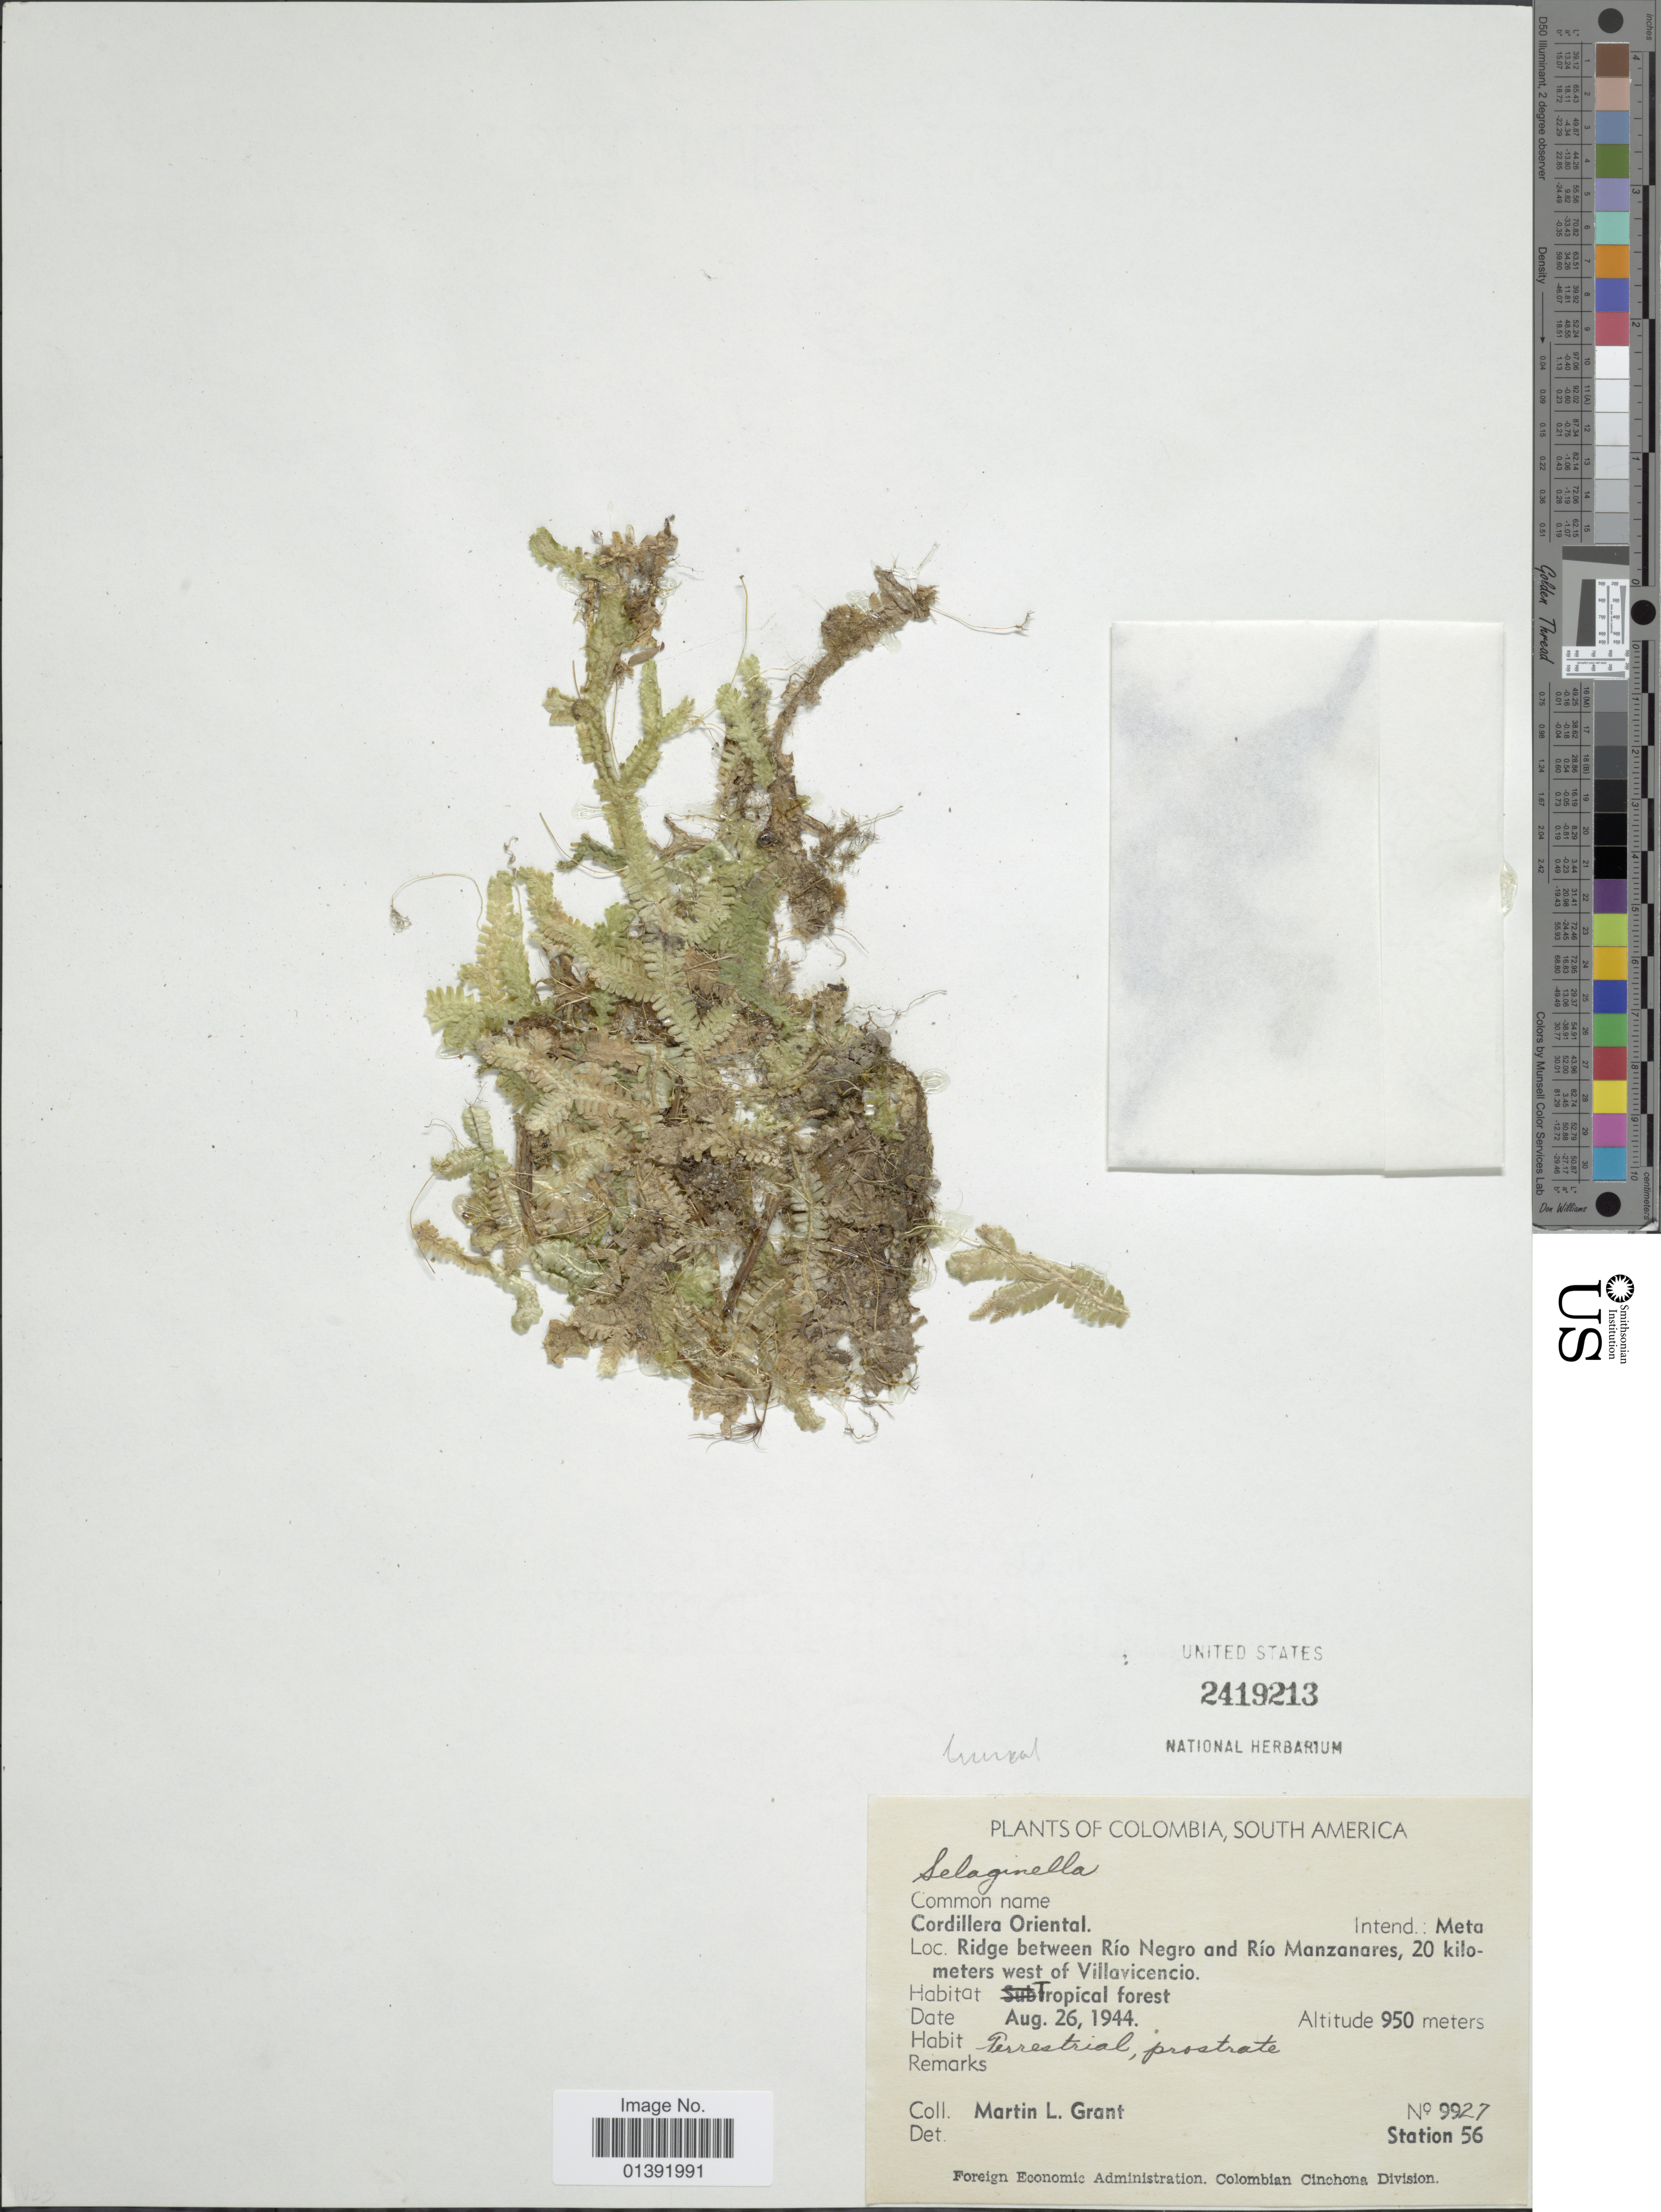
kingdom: Plantae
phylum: Tracheophyta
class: Lycopodiopsida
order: Selaginellales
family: Selaginellaceae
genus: Selaginella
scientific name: Selaginella truncata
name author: H. Karst. ex A. Braun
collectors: M. L. Grant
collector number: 9927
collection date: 1944-08-26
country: Colombia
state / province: Meta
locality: Cordillera Oriental, ridge between Rio Negro and Rio Manzanares, 20 kilometers west of Villavicencio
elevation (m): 950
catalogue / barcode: US 2419213